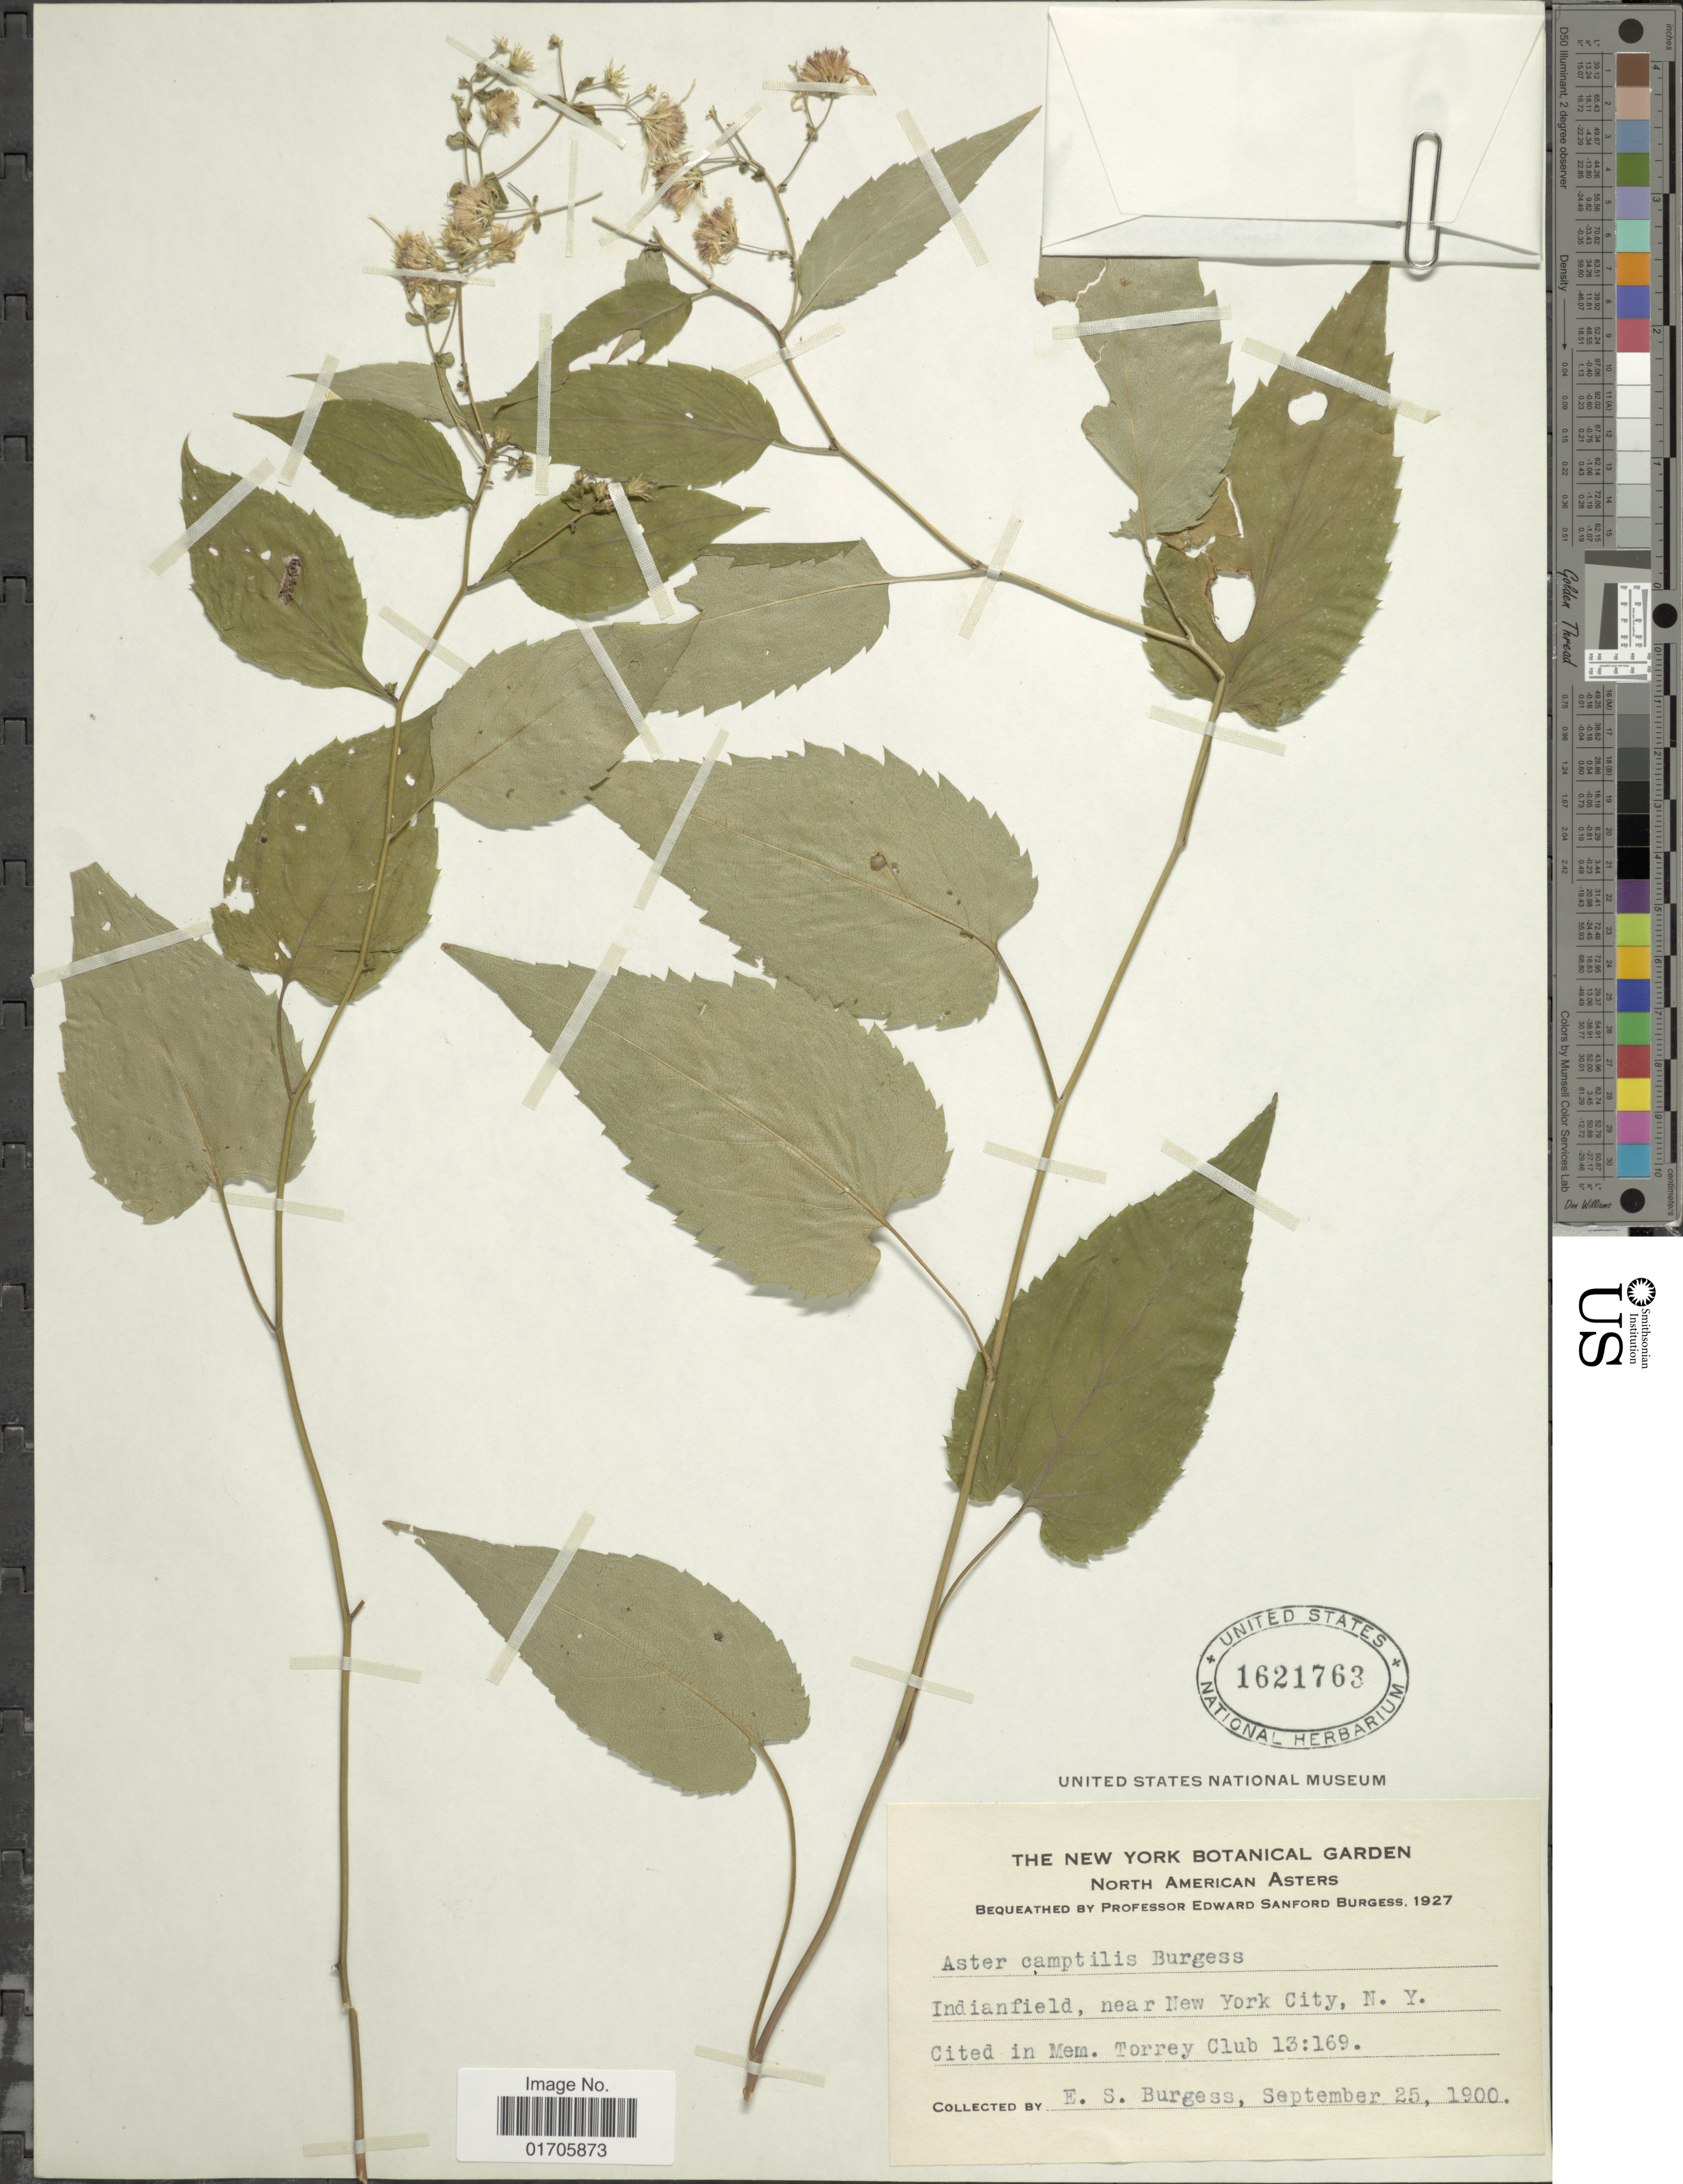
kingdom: Plantae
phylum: Tracheophyta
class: Magnoliopsida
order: Asterales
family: Asteraceae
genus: Aster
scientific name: Aster camptilis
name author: E.S. Burgess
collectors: E. Burgess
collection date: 1900-09-25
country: United States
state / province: New York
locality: Indianfield, near New York City, N.Y. Cited in Mem. Torrey Club 13:169.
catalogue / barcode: US 1621763